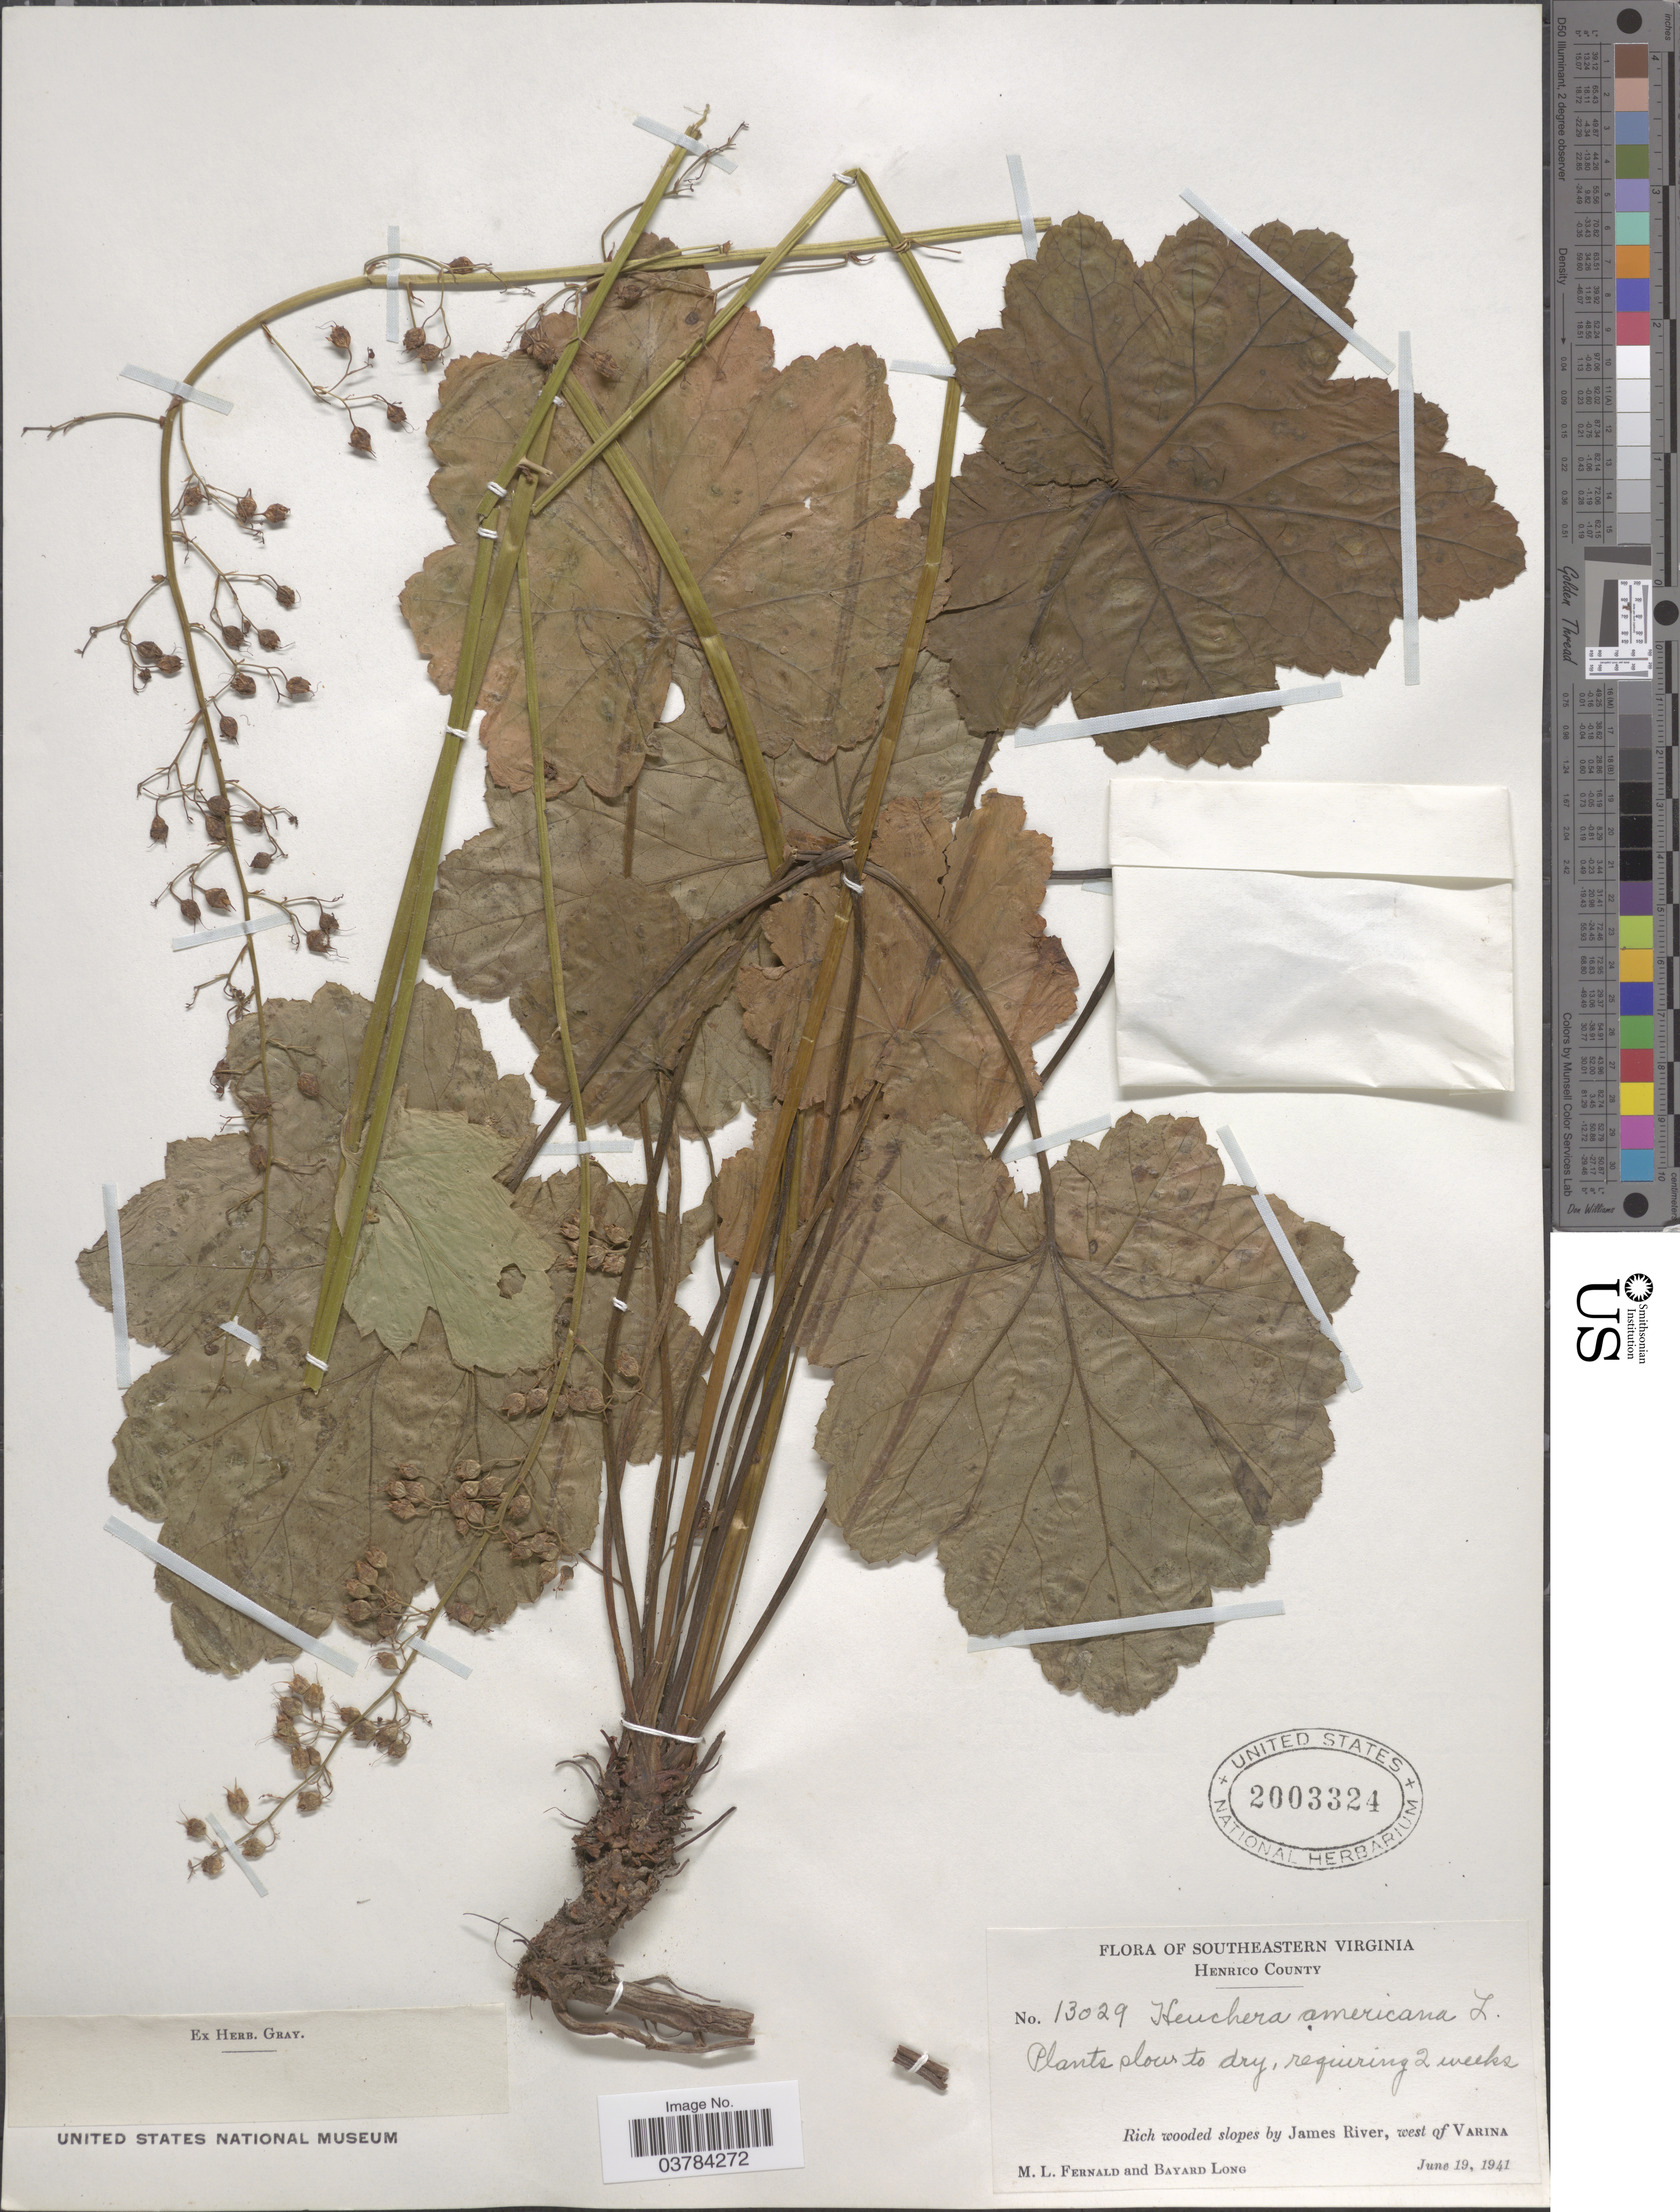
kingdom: Plantae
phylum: Tracheophyta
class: Magnoliopsida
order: Saxifragales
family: Saxifragaceae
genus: Heuchera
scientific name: Heuchera americana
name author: L.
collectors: M. L. Fernald & B. Long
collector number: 13029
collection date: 1941-06-19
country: United States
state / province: Virginia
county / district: Henrico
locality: Southeastern Virginia. Henrico County. Rich wooded slopes by James River, west of Varina.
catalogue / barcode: US 2003324